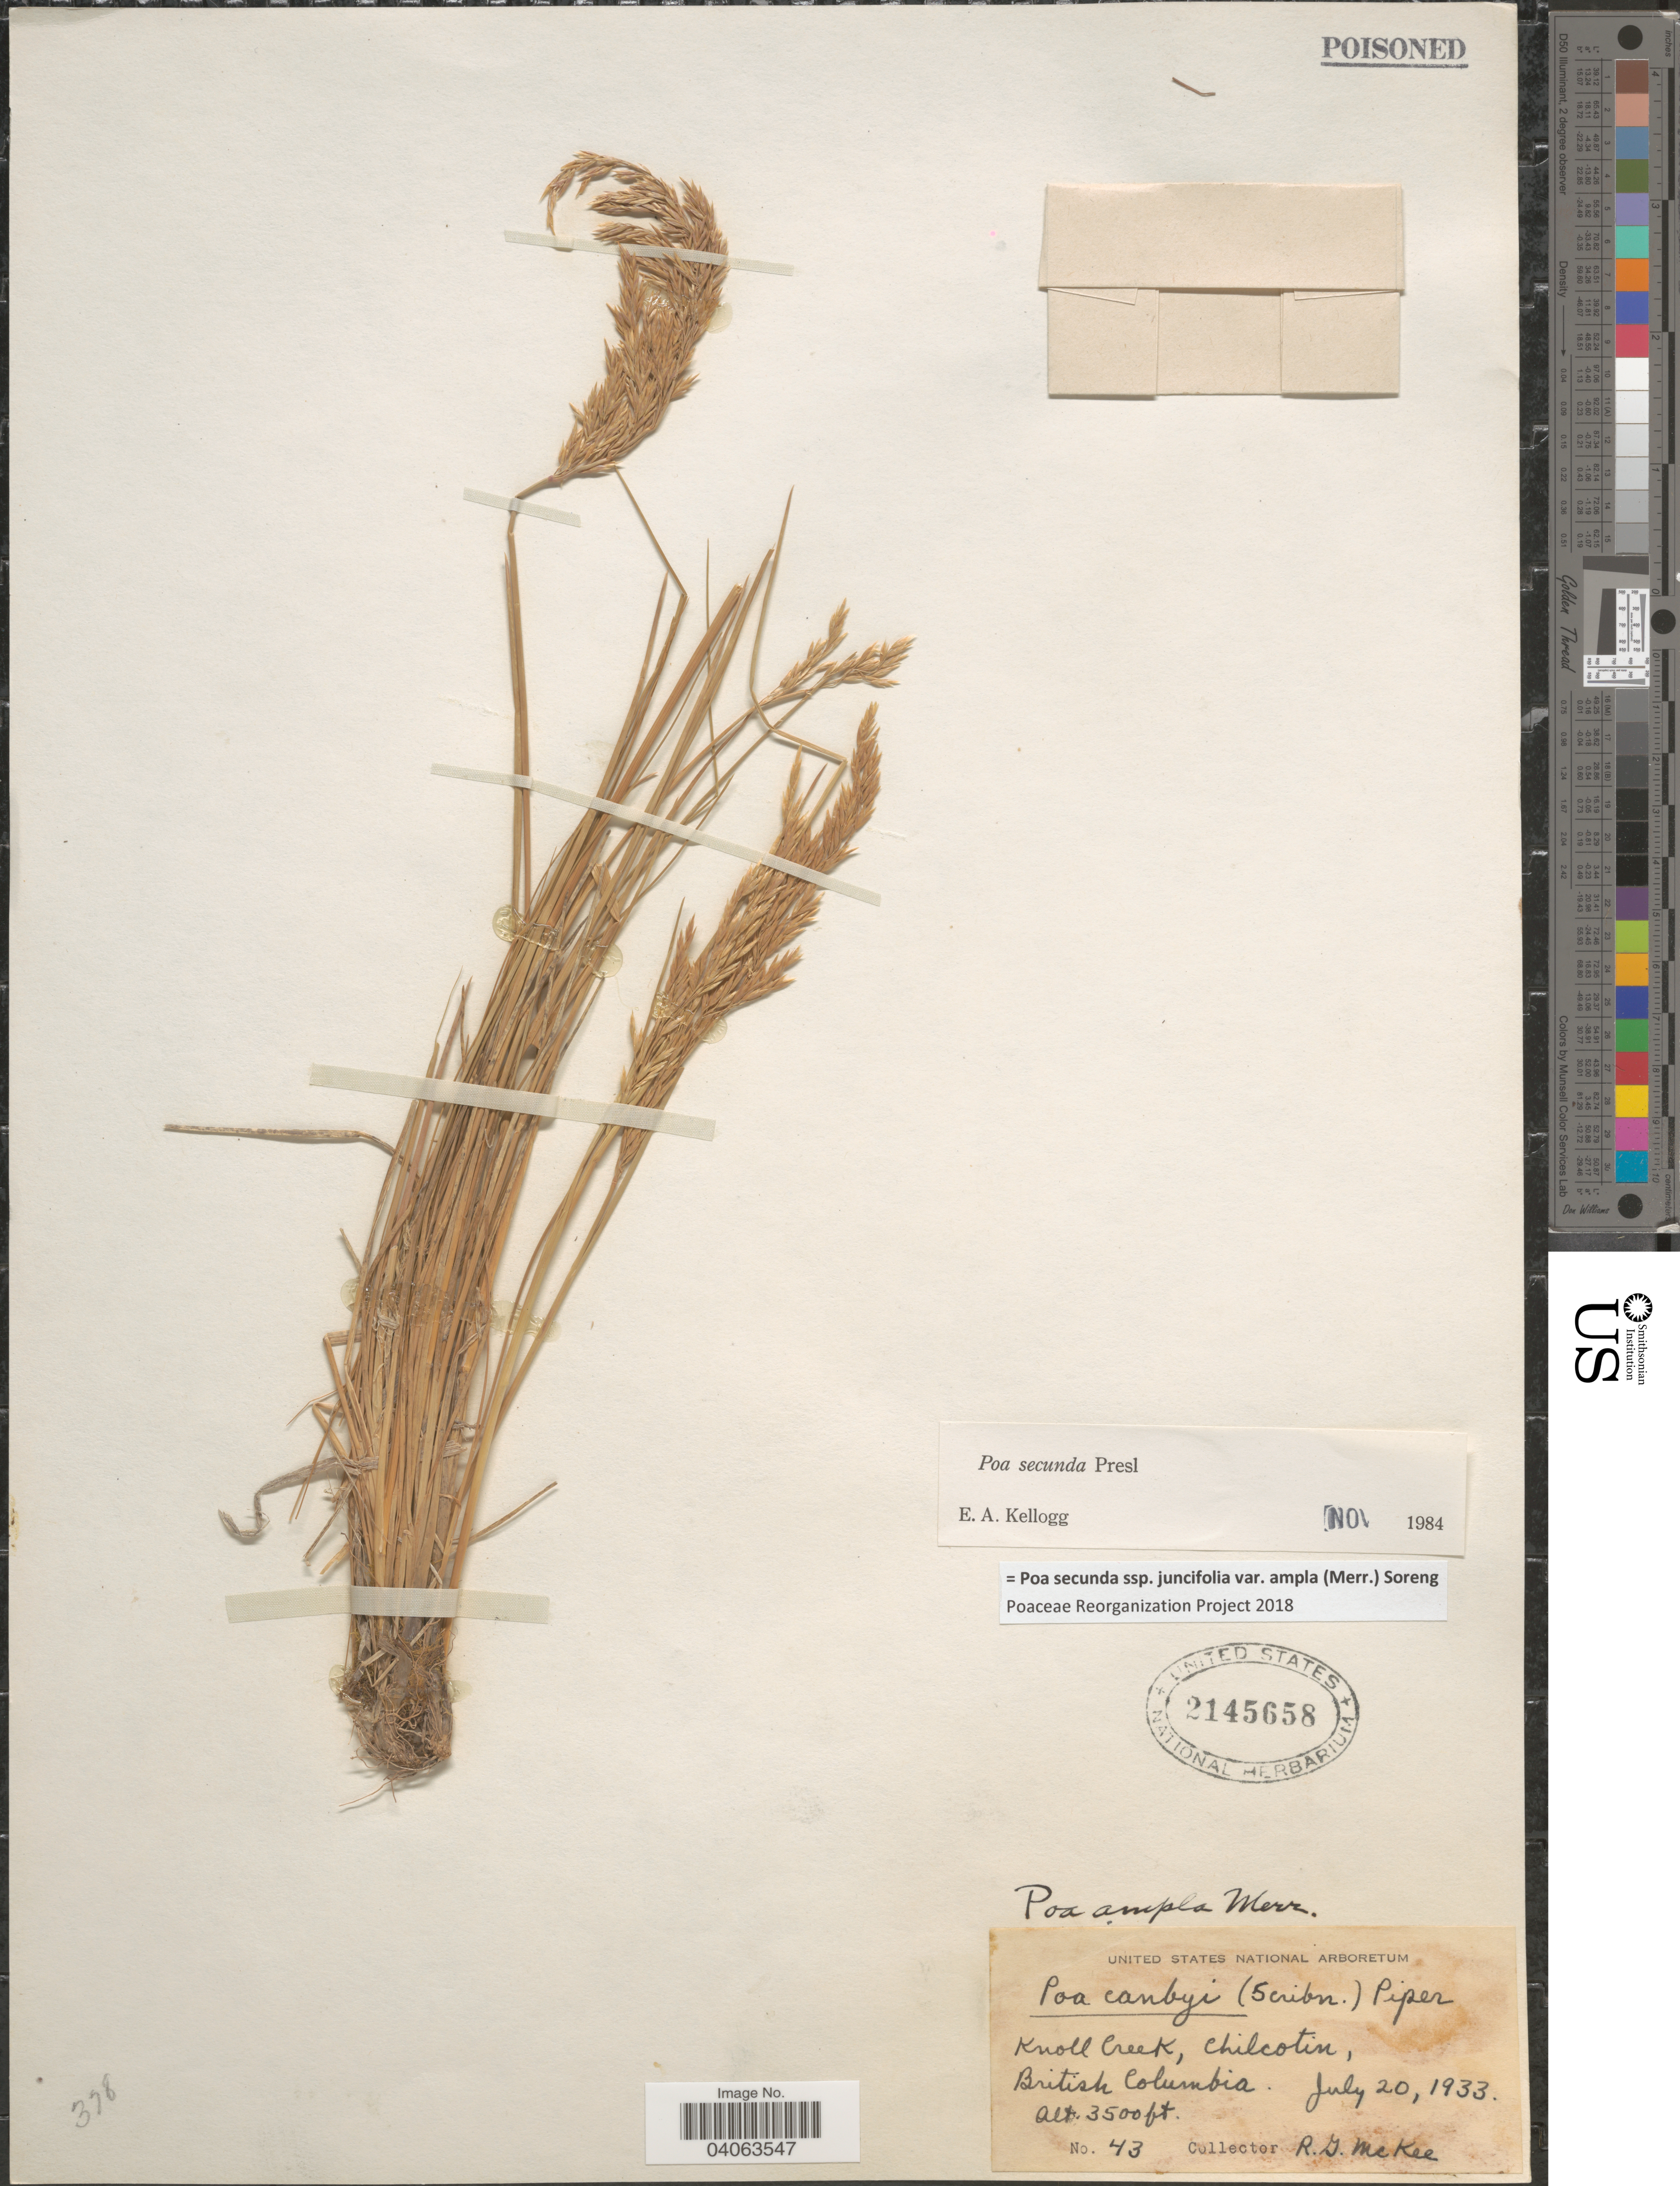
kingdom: Plantae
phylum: Tracheophyta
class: Liliopsida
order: Poales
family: Poaceae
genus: Poa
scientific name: Poa secunda subsp. juncifolia var. ampla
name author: (Merr.) Soreng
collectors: R. Mckee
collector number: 43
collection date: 1933-07-20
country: Canada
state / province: British Columbia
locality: Knoll Creek, Chilcotin.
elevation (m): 1067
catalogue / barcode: US 2145658